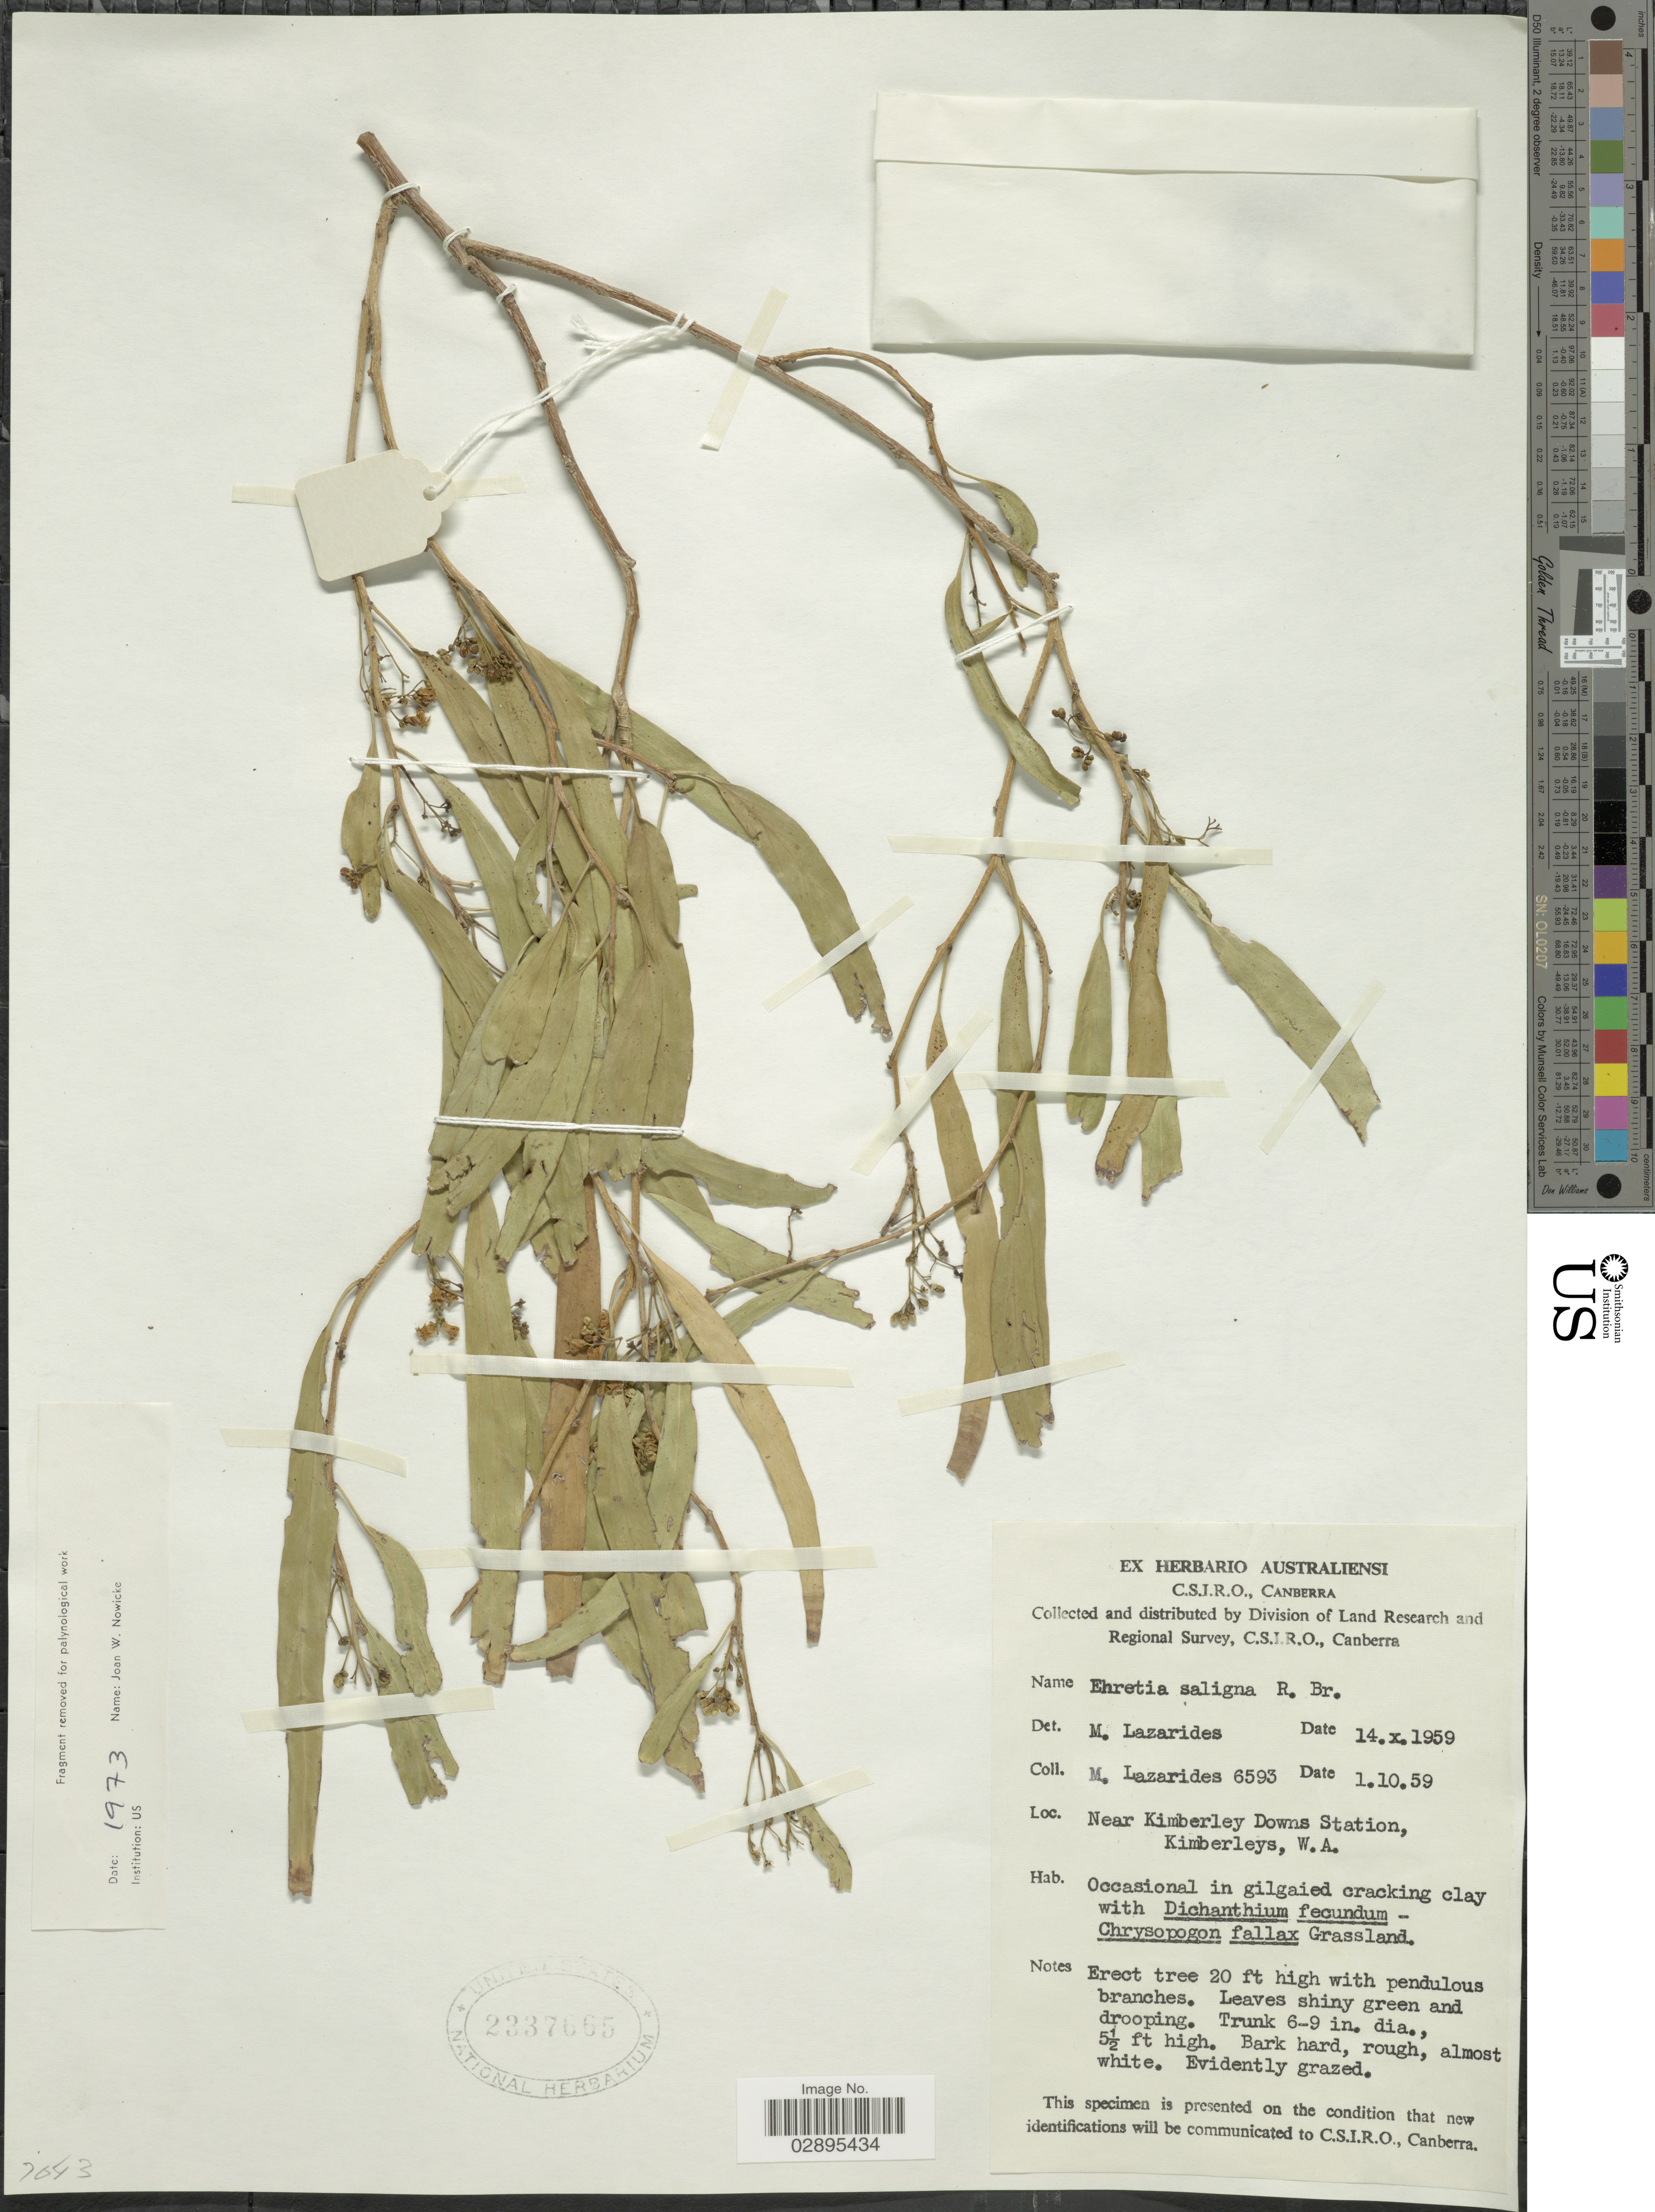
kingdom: Plantae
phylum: Tracheophyta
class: Magnoliopsida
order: Boraginales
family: Ehretiaceae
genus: Ehretia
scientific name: Ehretia saligna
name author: R. Br.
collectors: M. Lazarides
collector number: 6593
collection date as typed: Transcribed d/m/y: 1/10/59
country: Australia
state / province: Western Australia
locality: Near Kimberley Downs Station, Kimberleys, W.A.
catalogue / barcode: US 2337665